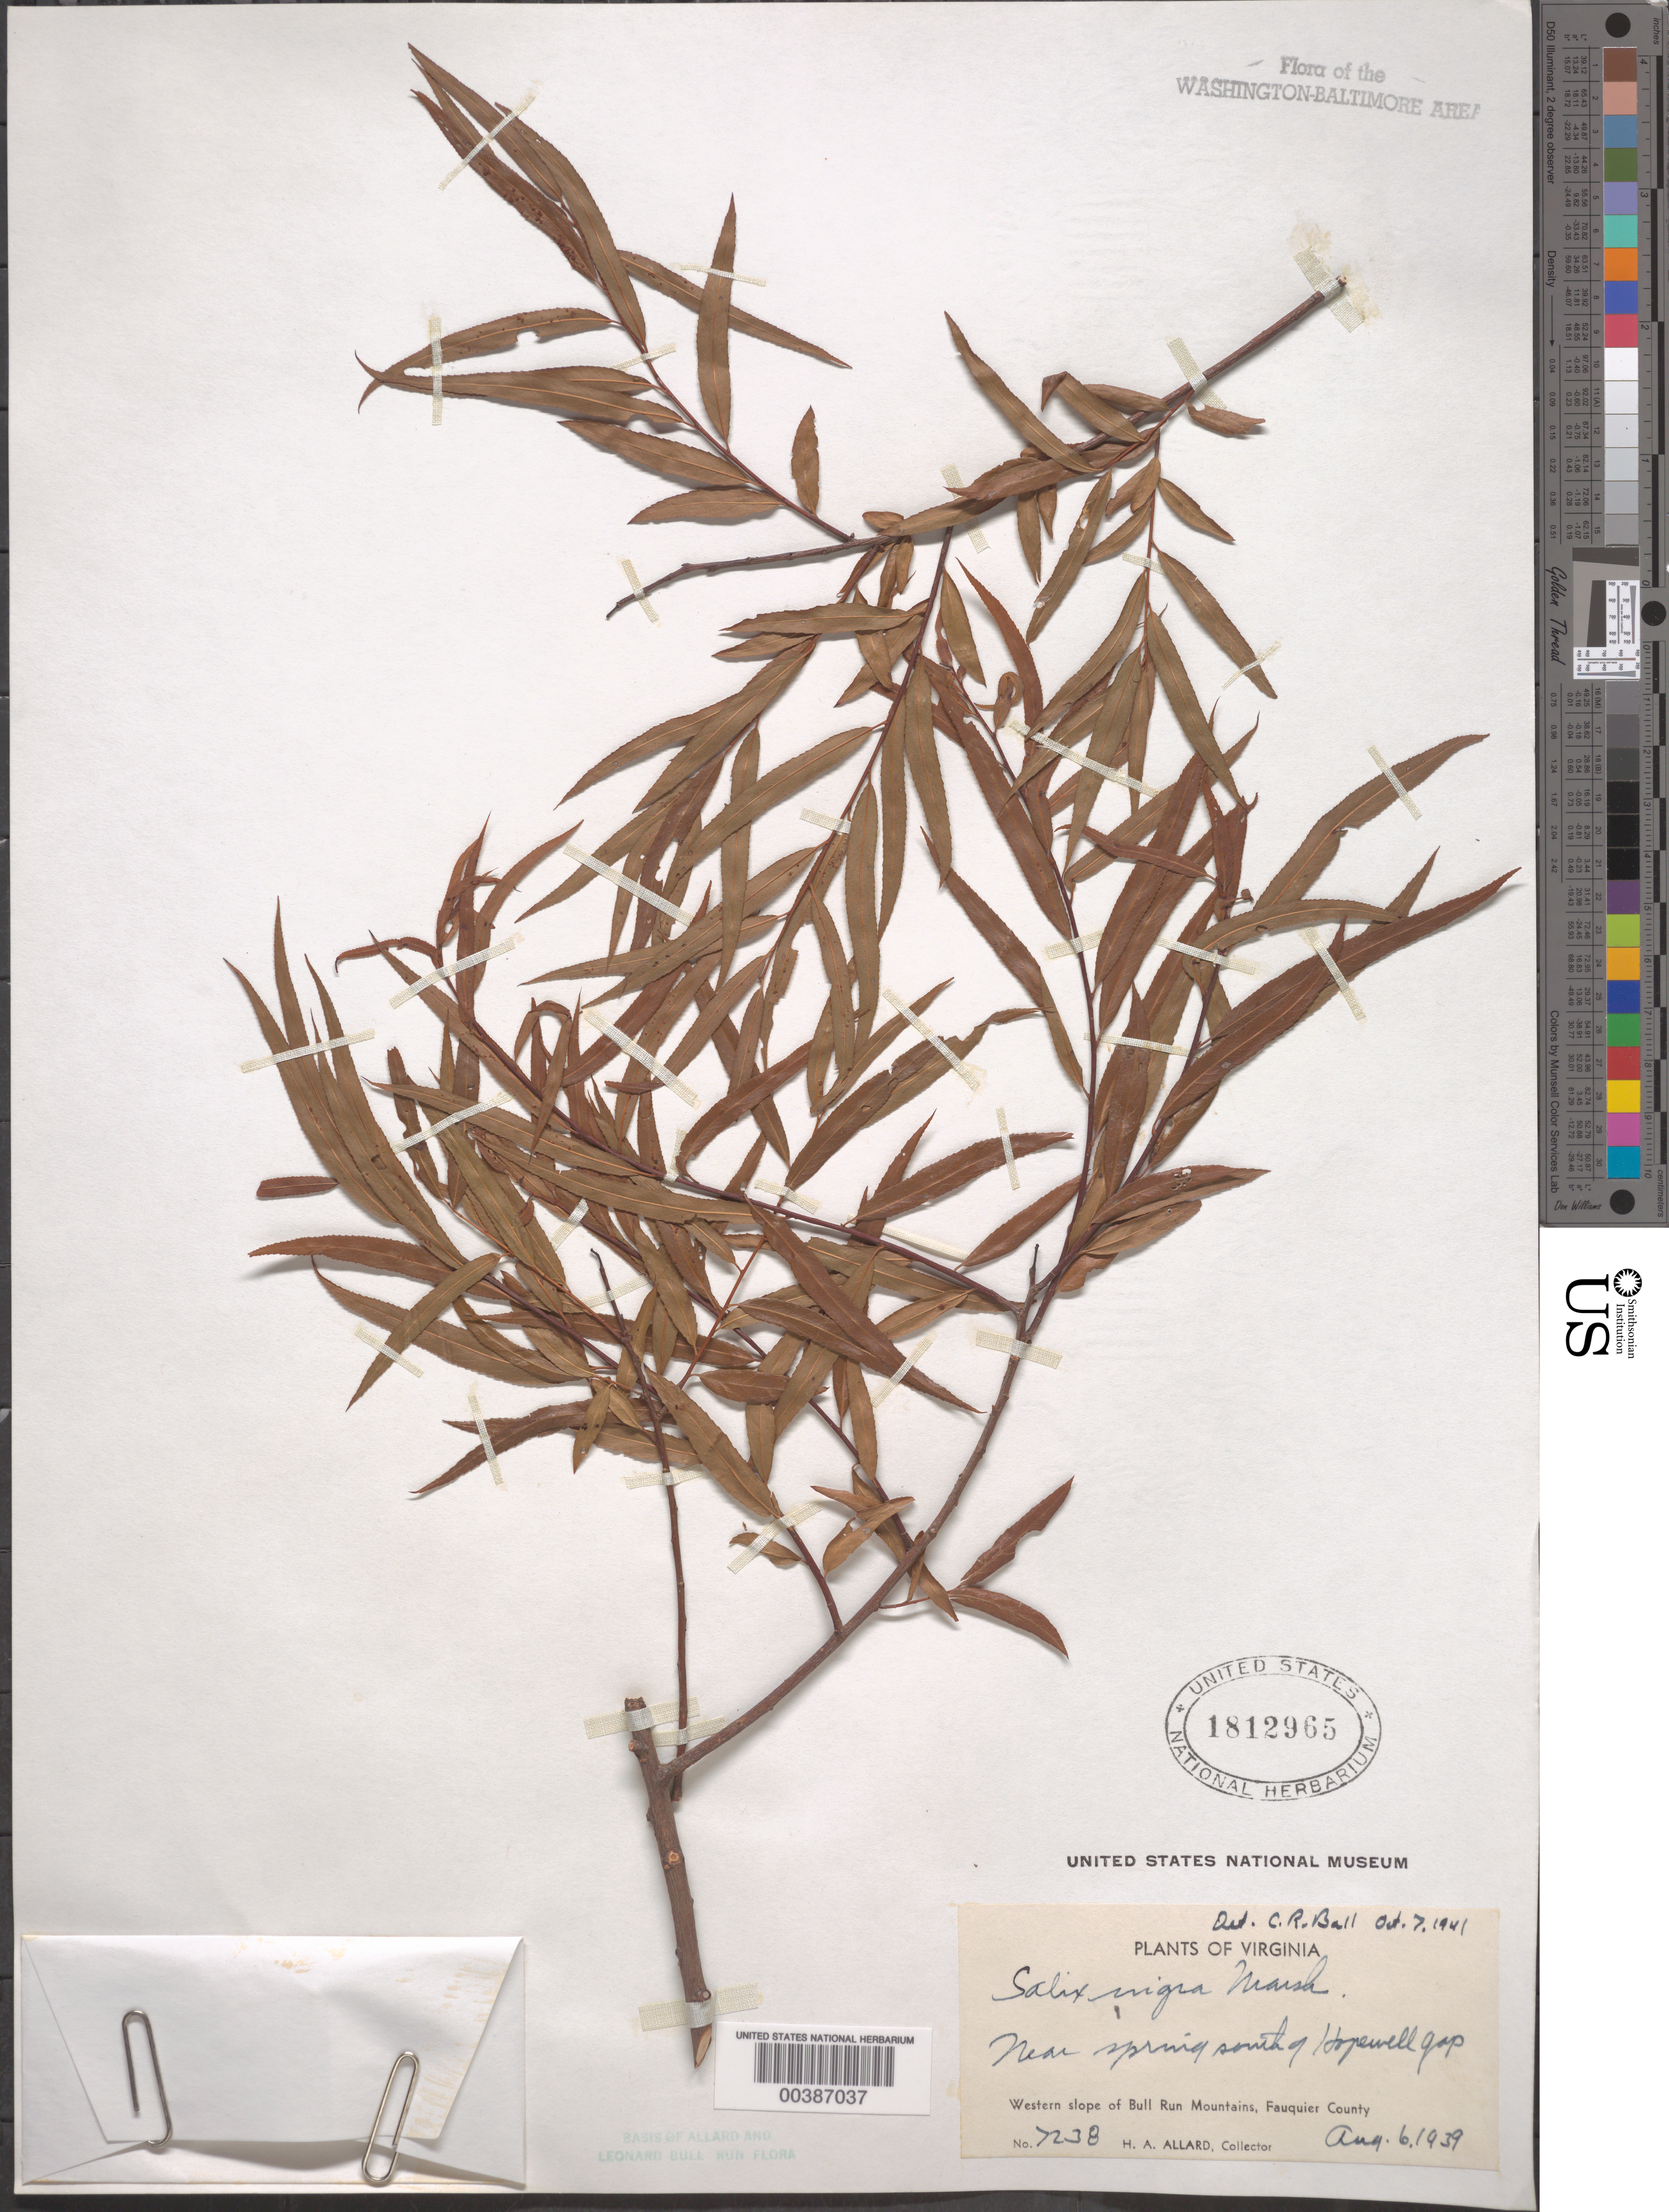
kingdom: Plantae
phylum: Tracheophyta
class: Magnoliopsida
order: Malpighiales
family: Salicaceae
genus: Salix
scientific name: Salix nigra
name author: Marshall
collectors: H. A. Allard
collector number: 7238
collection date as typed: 06 Aug 1939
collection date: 1939-08-06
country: United States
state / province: Virginia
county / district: Fauquier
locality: South Hopewell Gap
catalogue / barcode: US 1812965